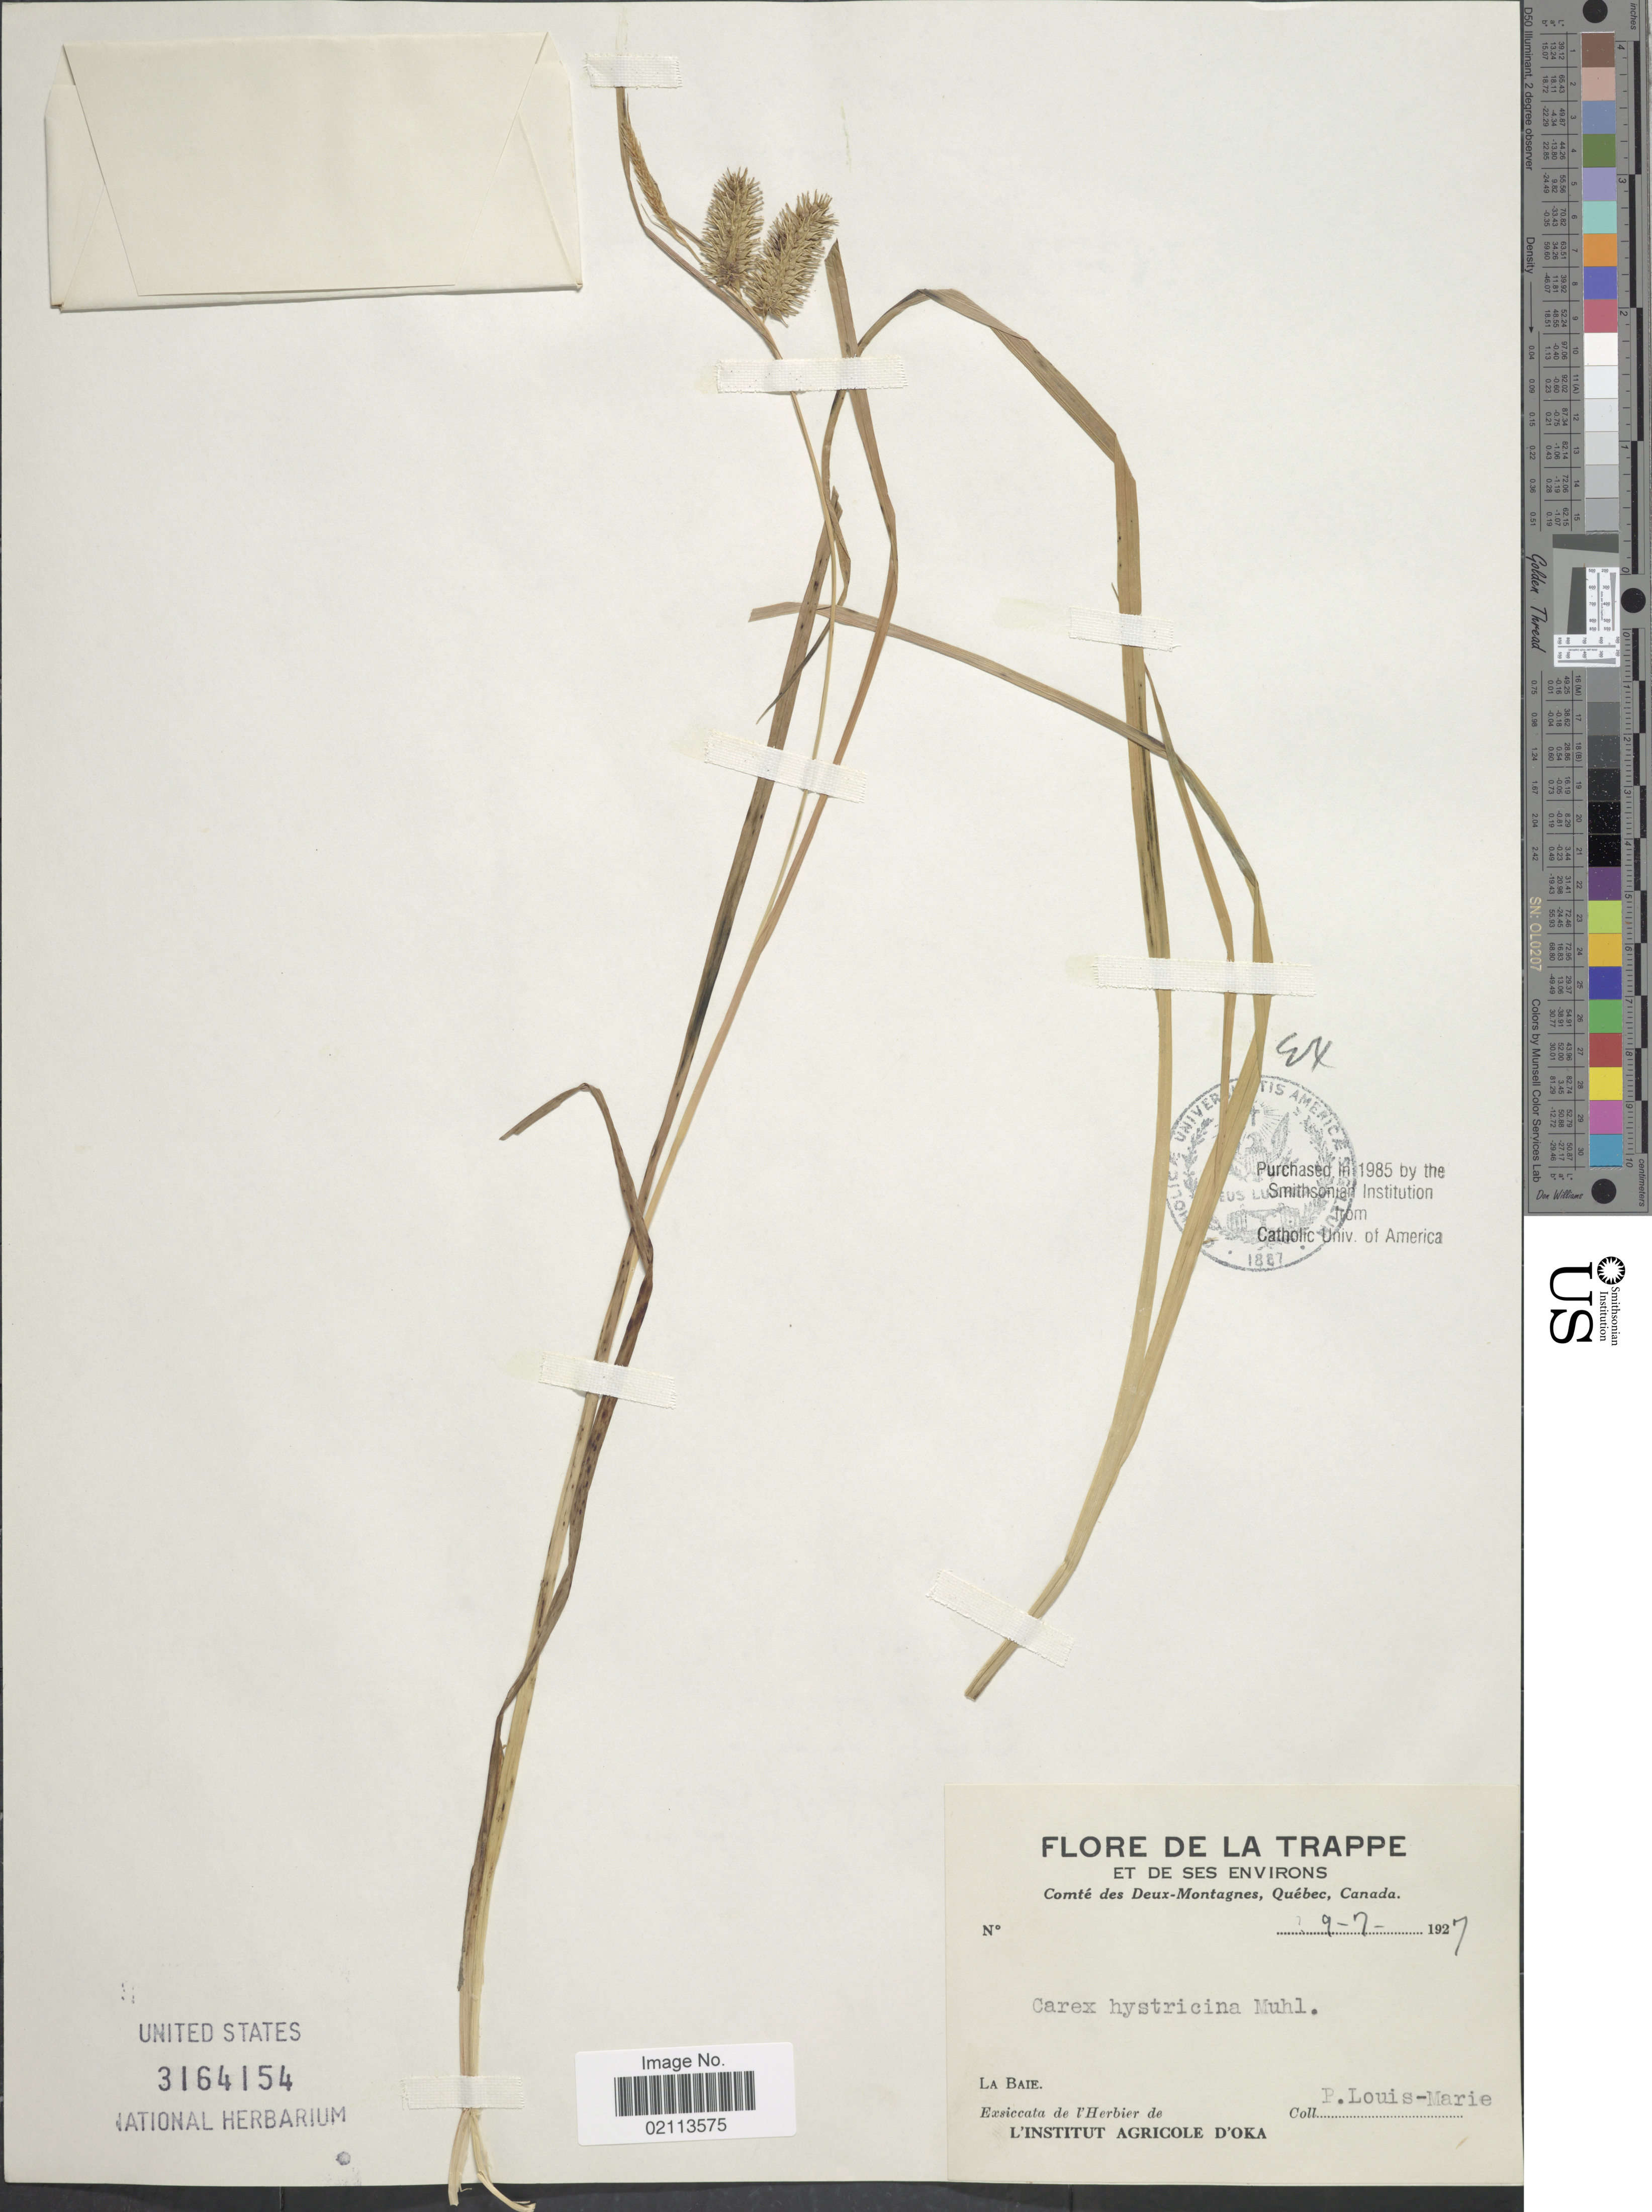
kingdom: Plantae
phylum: Tracheophyta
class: Liliopsida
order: Poales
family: Cyperaceae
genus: Carex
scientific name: Carex hystericina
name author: Muhl. ex Willd.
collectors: L.-M. LaLonde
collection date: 1927-07-09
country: Canada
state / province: Quebec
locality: De La Trappe Et De Ses Environs, Comté des Deux-Montagnes, La Baie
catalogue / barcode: US 3164154